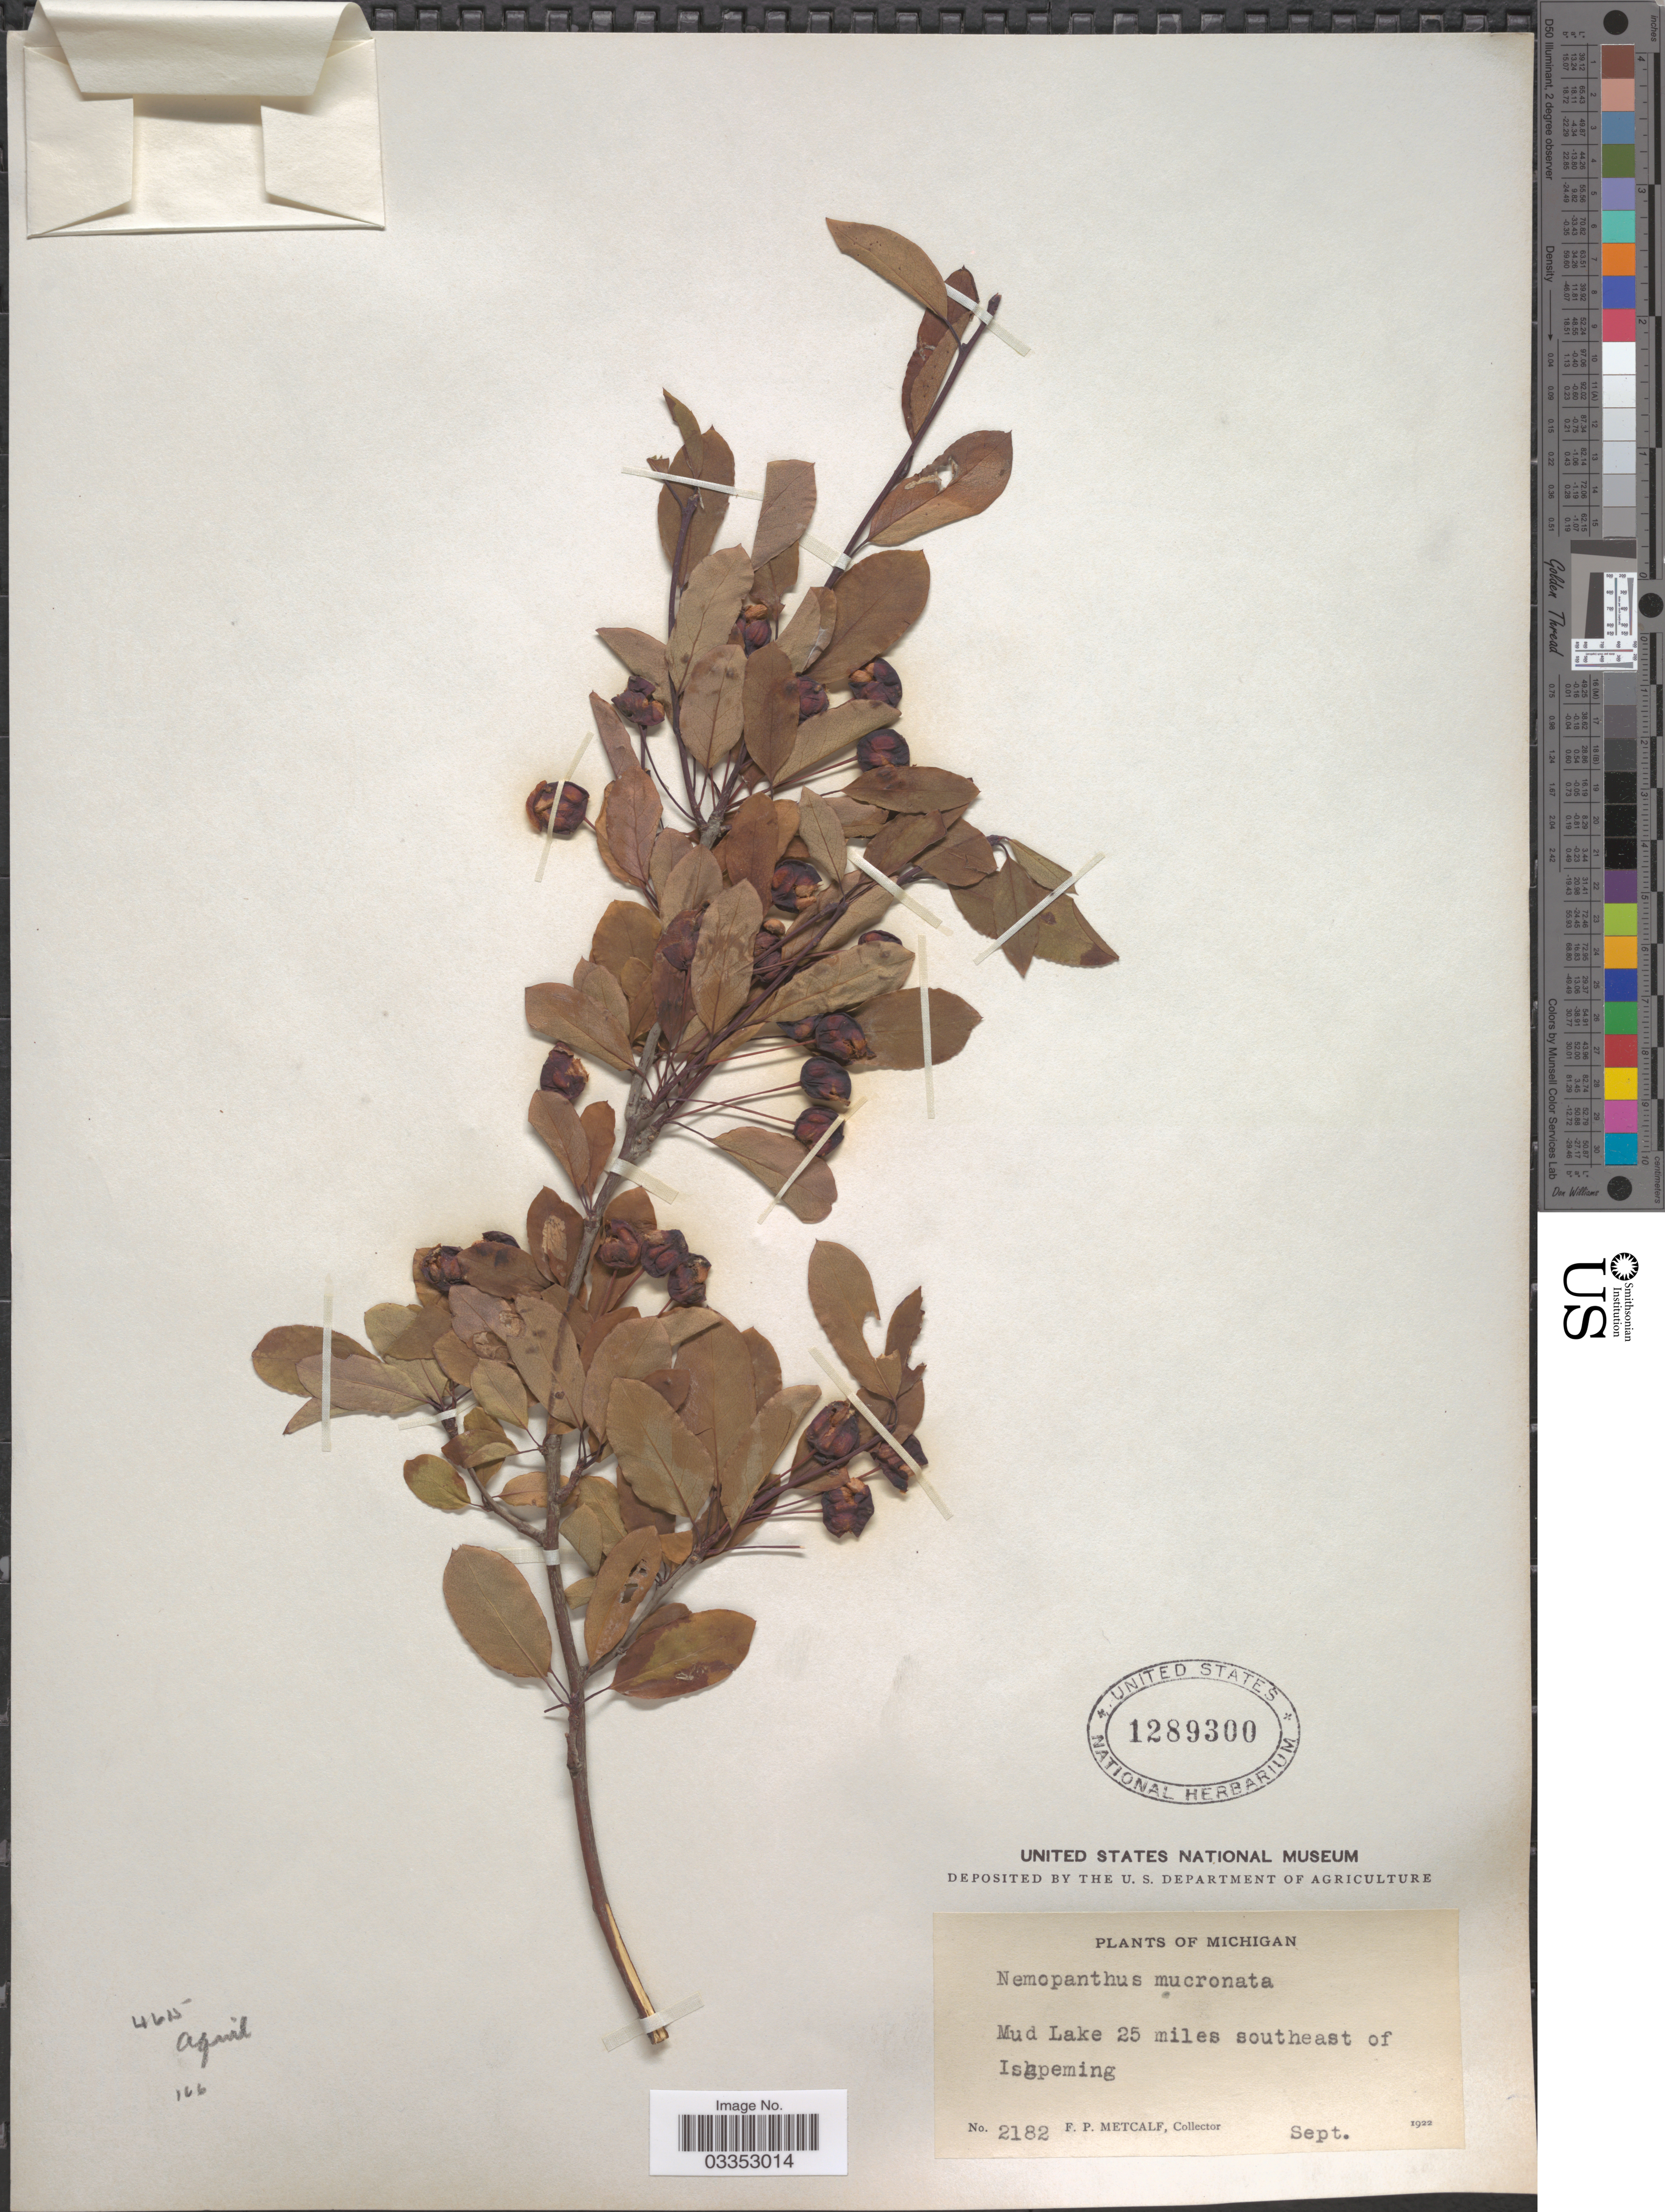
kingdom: Plantae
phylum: Tracheophyta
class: Magnoliopsida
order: Aquifoliales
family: Aquifoliaceae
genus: Nemopanthus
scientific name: Nemopanthus mucronatus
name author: (L.) Trel.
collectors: F. Metcalf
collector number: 2182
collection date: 1922-09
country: United States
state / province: Michigan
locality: Mud Lake 25 miles southeast of Isgpeming.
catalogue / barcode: US 1289300